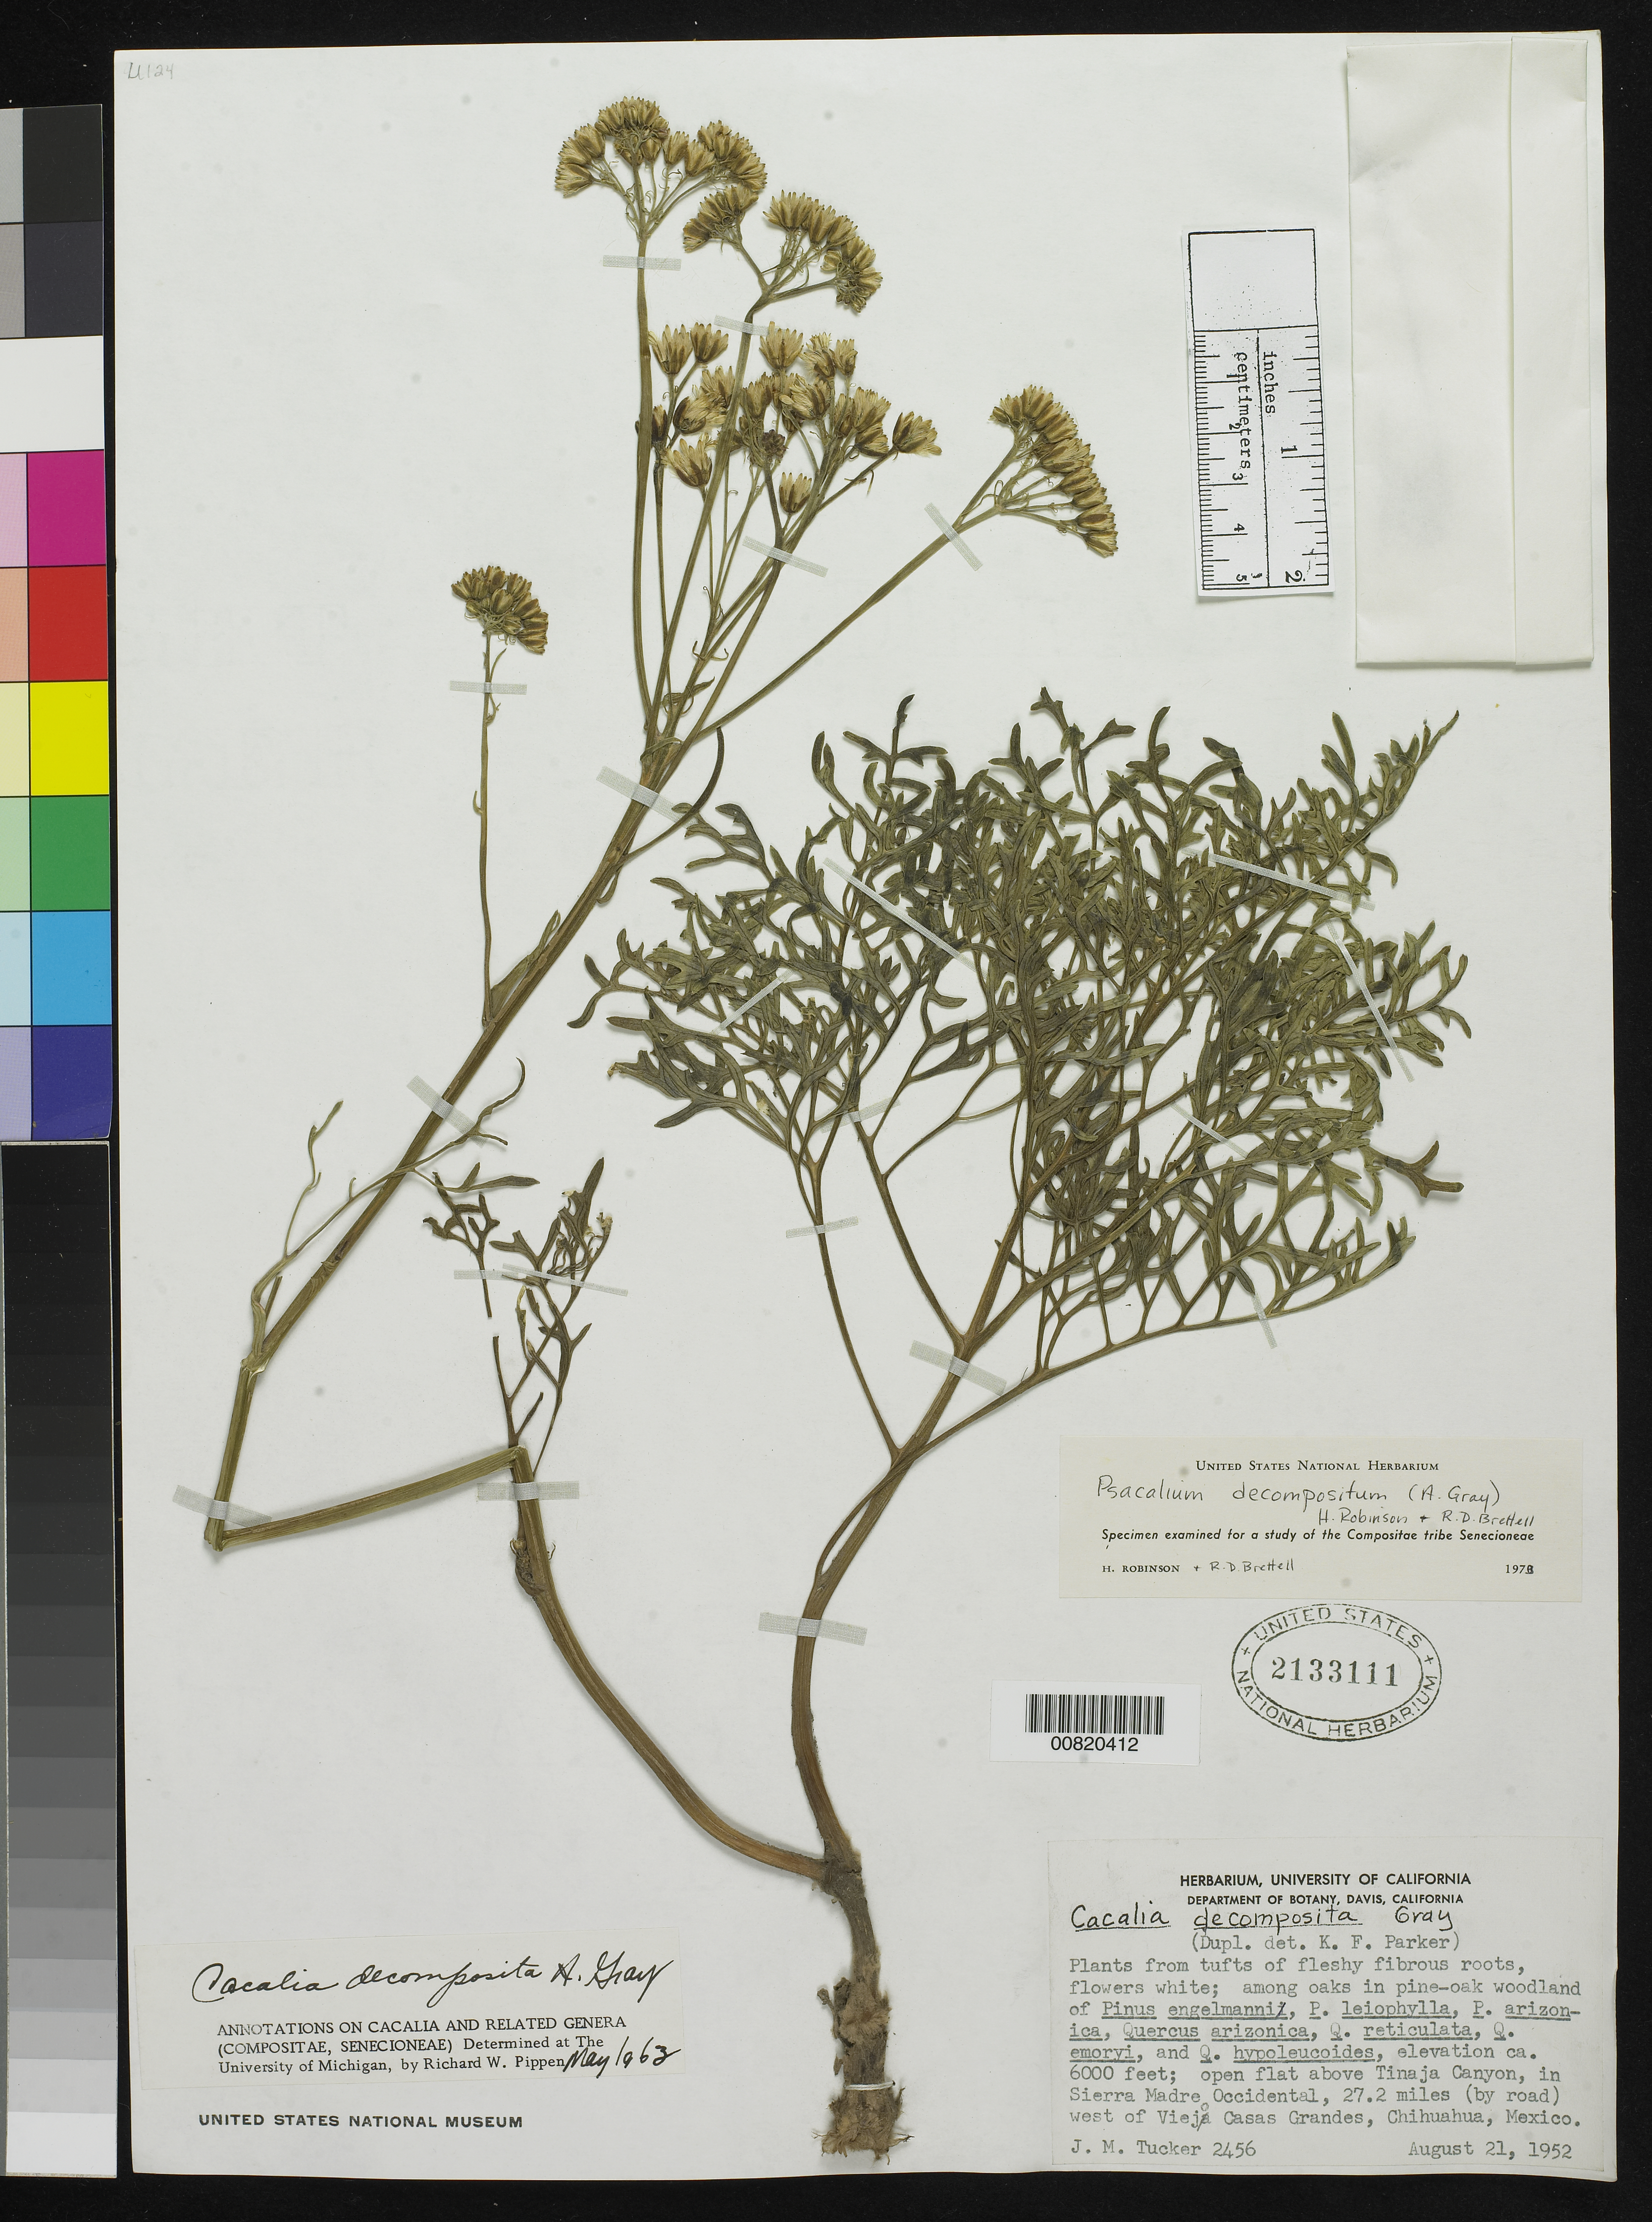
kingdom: Plantae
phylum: Tracheophyta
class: Magnoliopsida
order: Asterales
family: Asteraceae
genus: Psacalium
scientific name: Psacalium decompositum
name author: (A. Gray) H. Rob. & Brettell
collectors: J. M. Tucker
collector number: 2456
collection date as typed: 21 Aug 1952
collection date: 1952-08-21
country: Mexico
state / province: Chihuahua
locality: Open flat above Tinaja Canyon, in the Sierra Madre Occidental, 27.2 miles (by road) west of Viejo Casas Grandes, Chihuahua.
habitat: Among oaks in Pine-Oak Woodland of Pinus engelmanni, P. leiophylla, P. arizonica, Quercus arizonica and Q. hypoleucoides.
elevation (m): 1829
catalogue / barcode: US 2133111